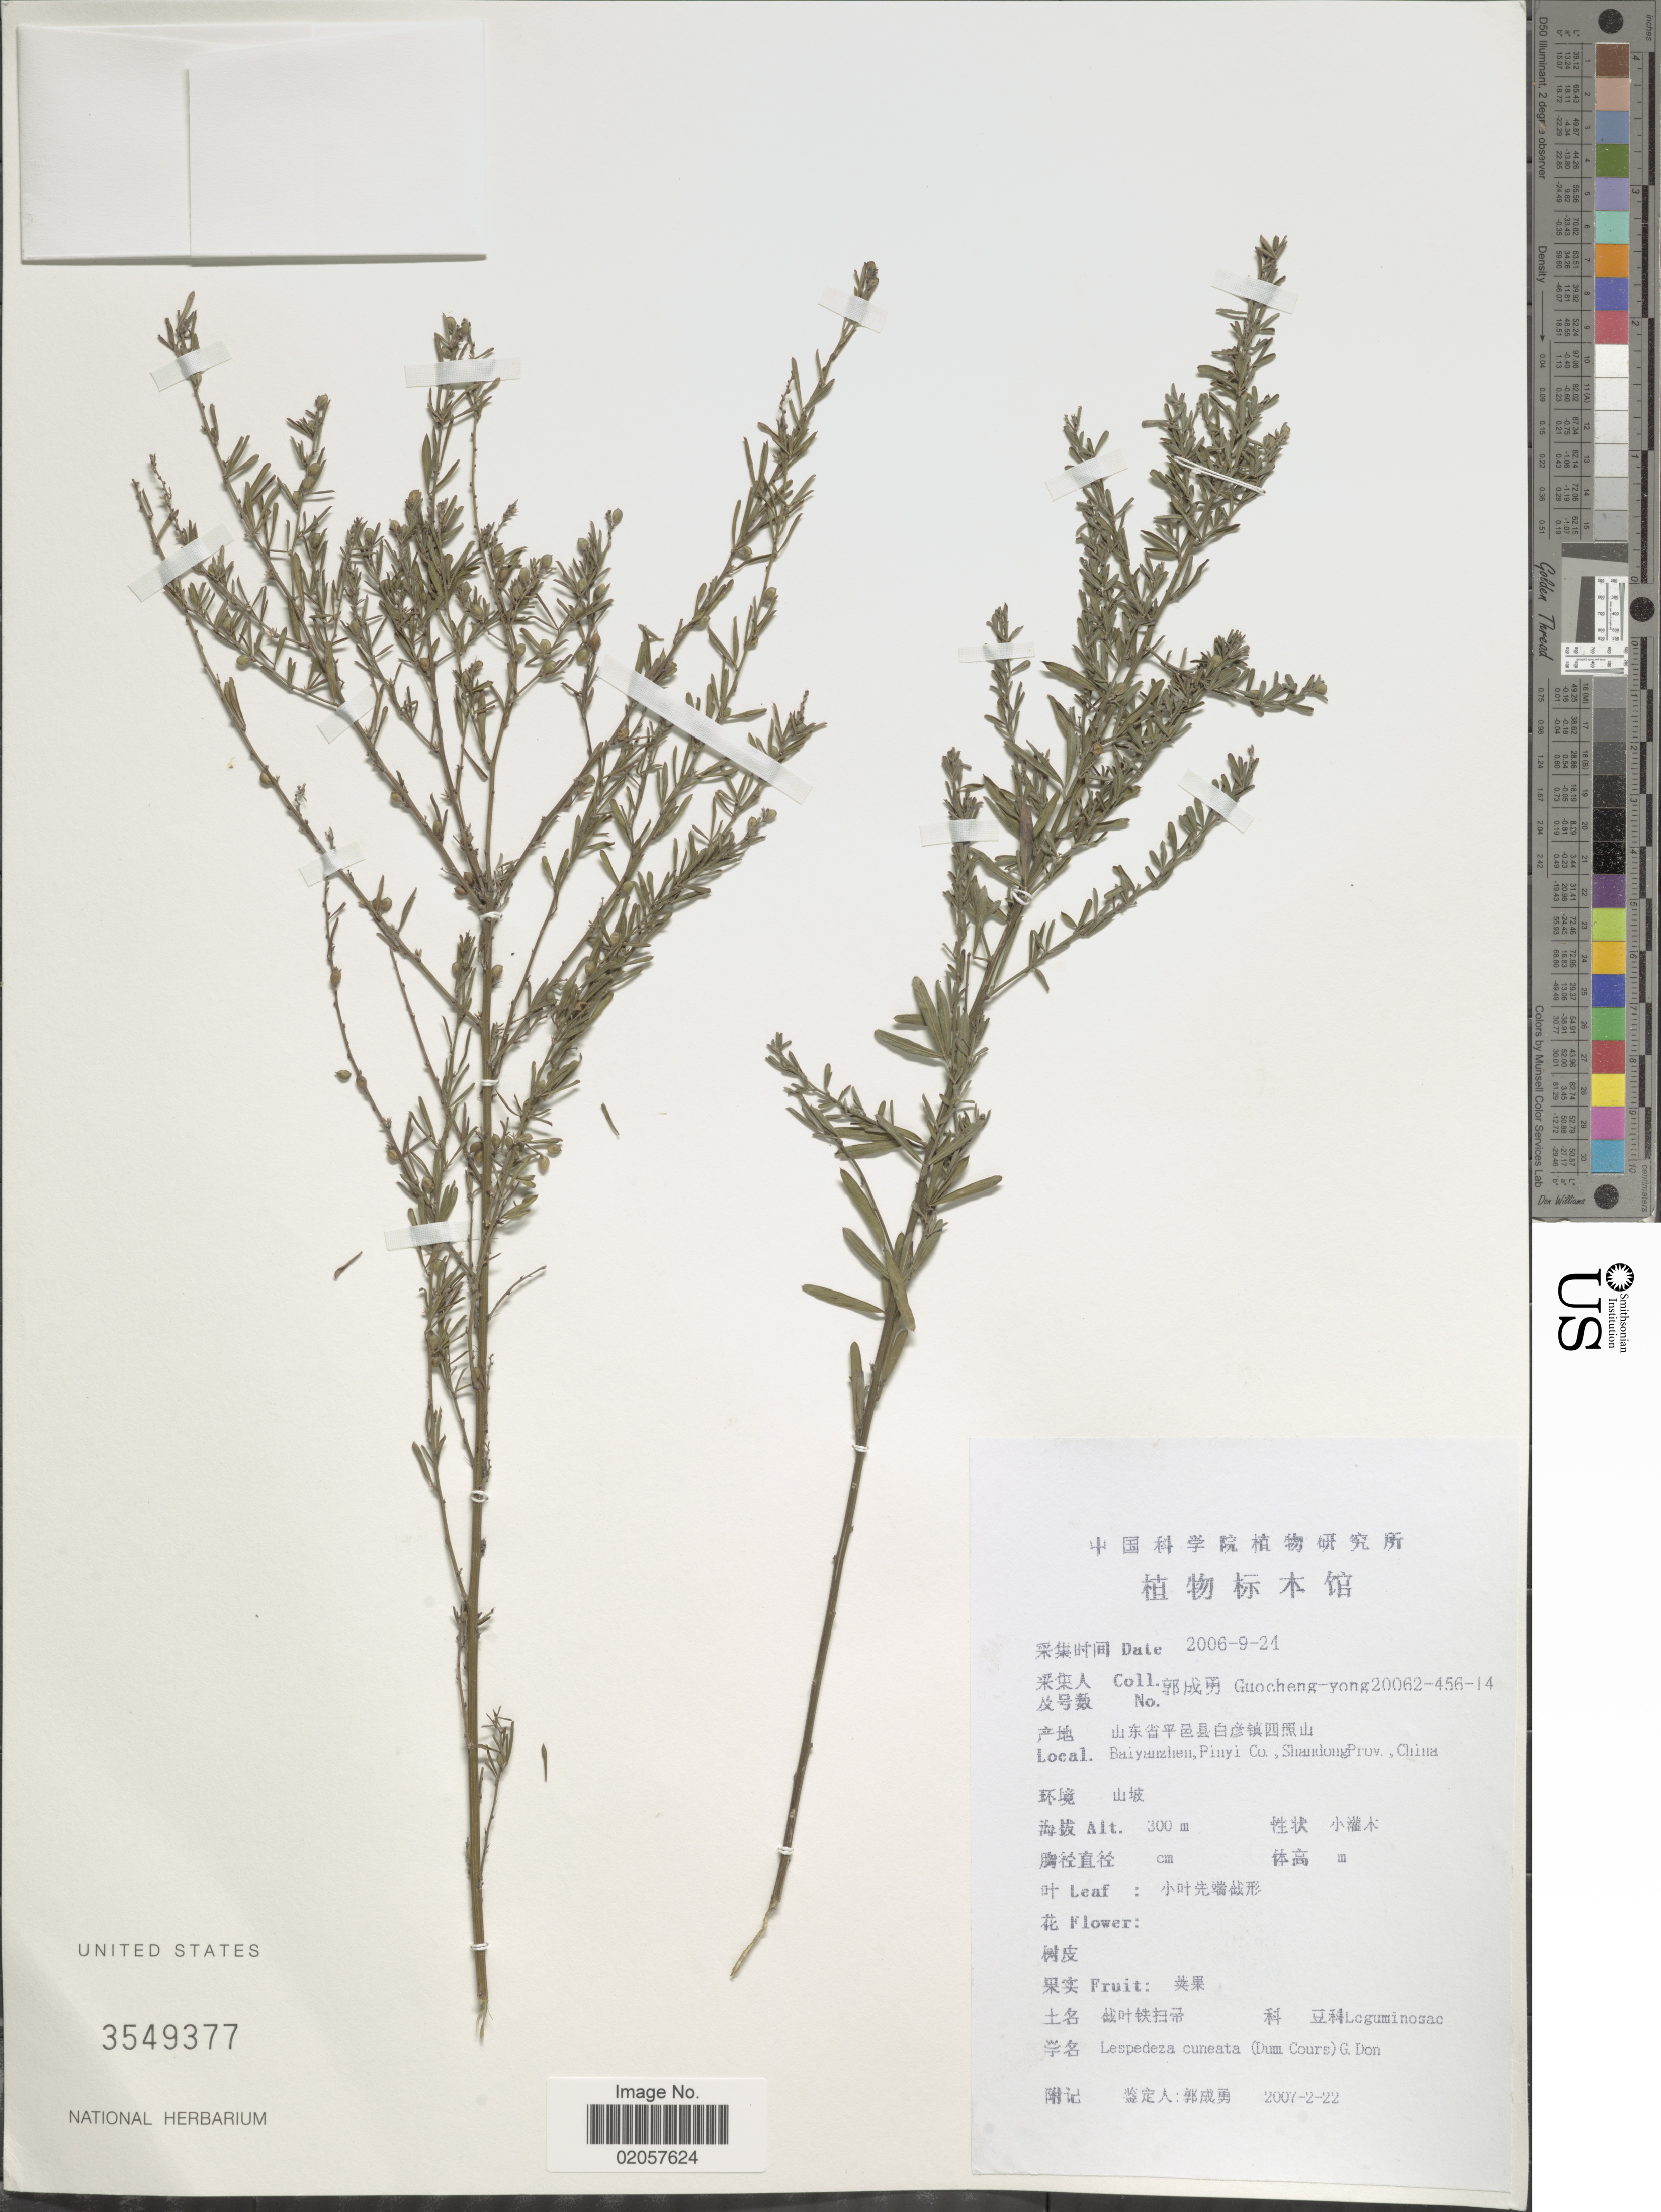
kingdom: Plantae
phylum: Tracheophyta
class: Magnoliopsida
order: Fabales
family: Fabaceae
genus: Lespedeza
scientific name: Lespedeza cuneata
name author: (Dum. Cours.) G. Don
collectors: Guo cheng-yong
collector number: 20062-456-14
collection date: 2007-02-22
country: China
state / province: Shandong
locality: Baiyanzhen, Pinyi Co.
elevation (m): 300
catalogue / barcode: US 3549377